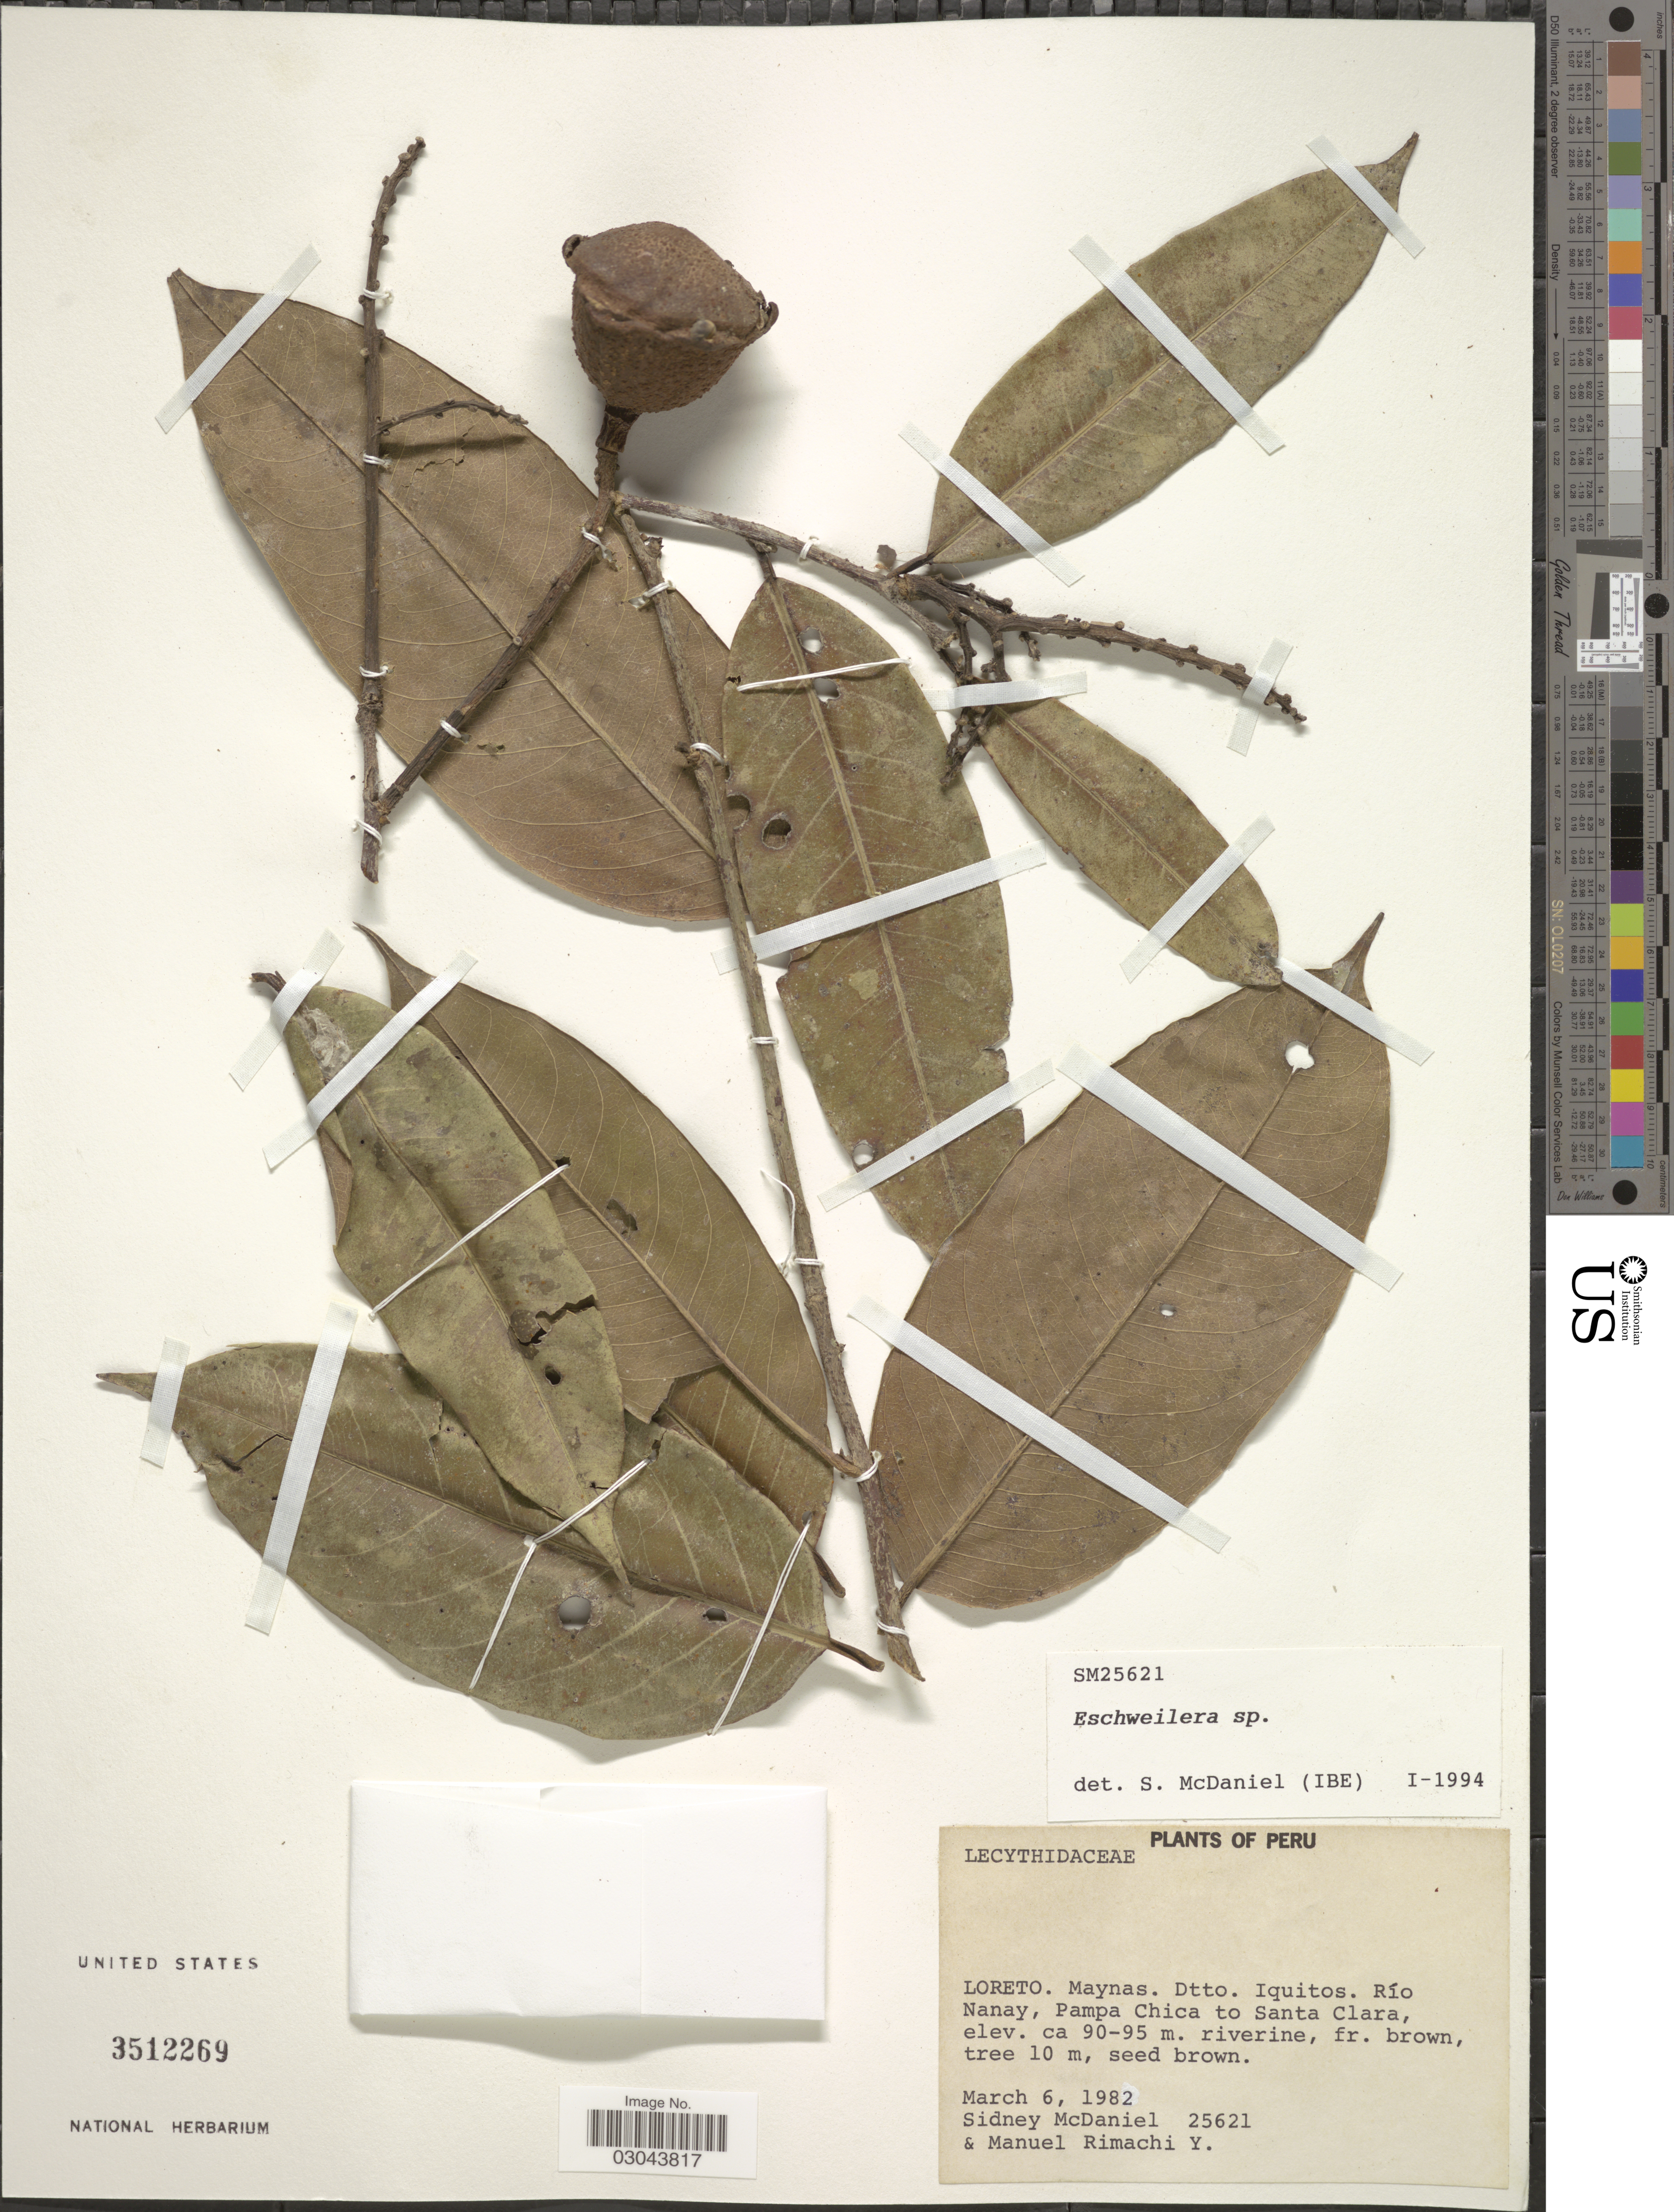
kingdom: Plantae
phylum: Tracheophyta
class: Magnoliopsida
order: Ericales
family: Lecythidaceae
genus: Eschweilera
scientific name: Eschweilera sp.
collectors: S. McDaniel & M. Rimachi Y.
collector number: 25621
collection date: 1982-03-06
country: Peru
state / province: Loreto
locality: Maynas. Dtto. Iquitos. Río Nanay, Pampa Chica to Santa Clara.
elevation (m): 90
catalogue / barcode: US 3512269